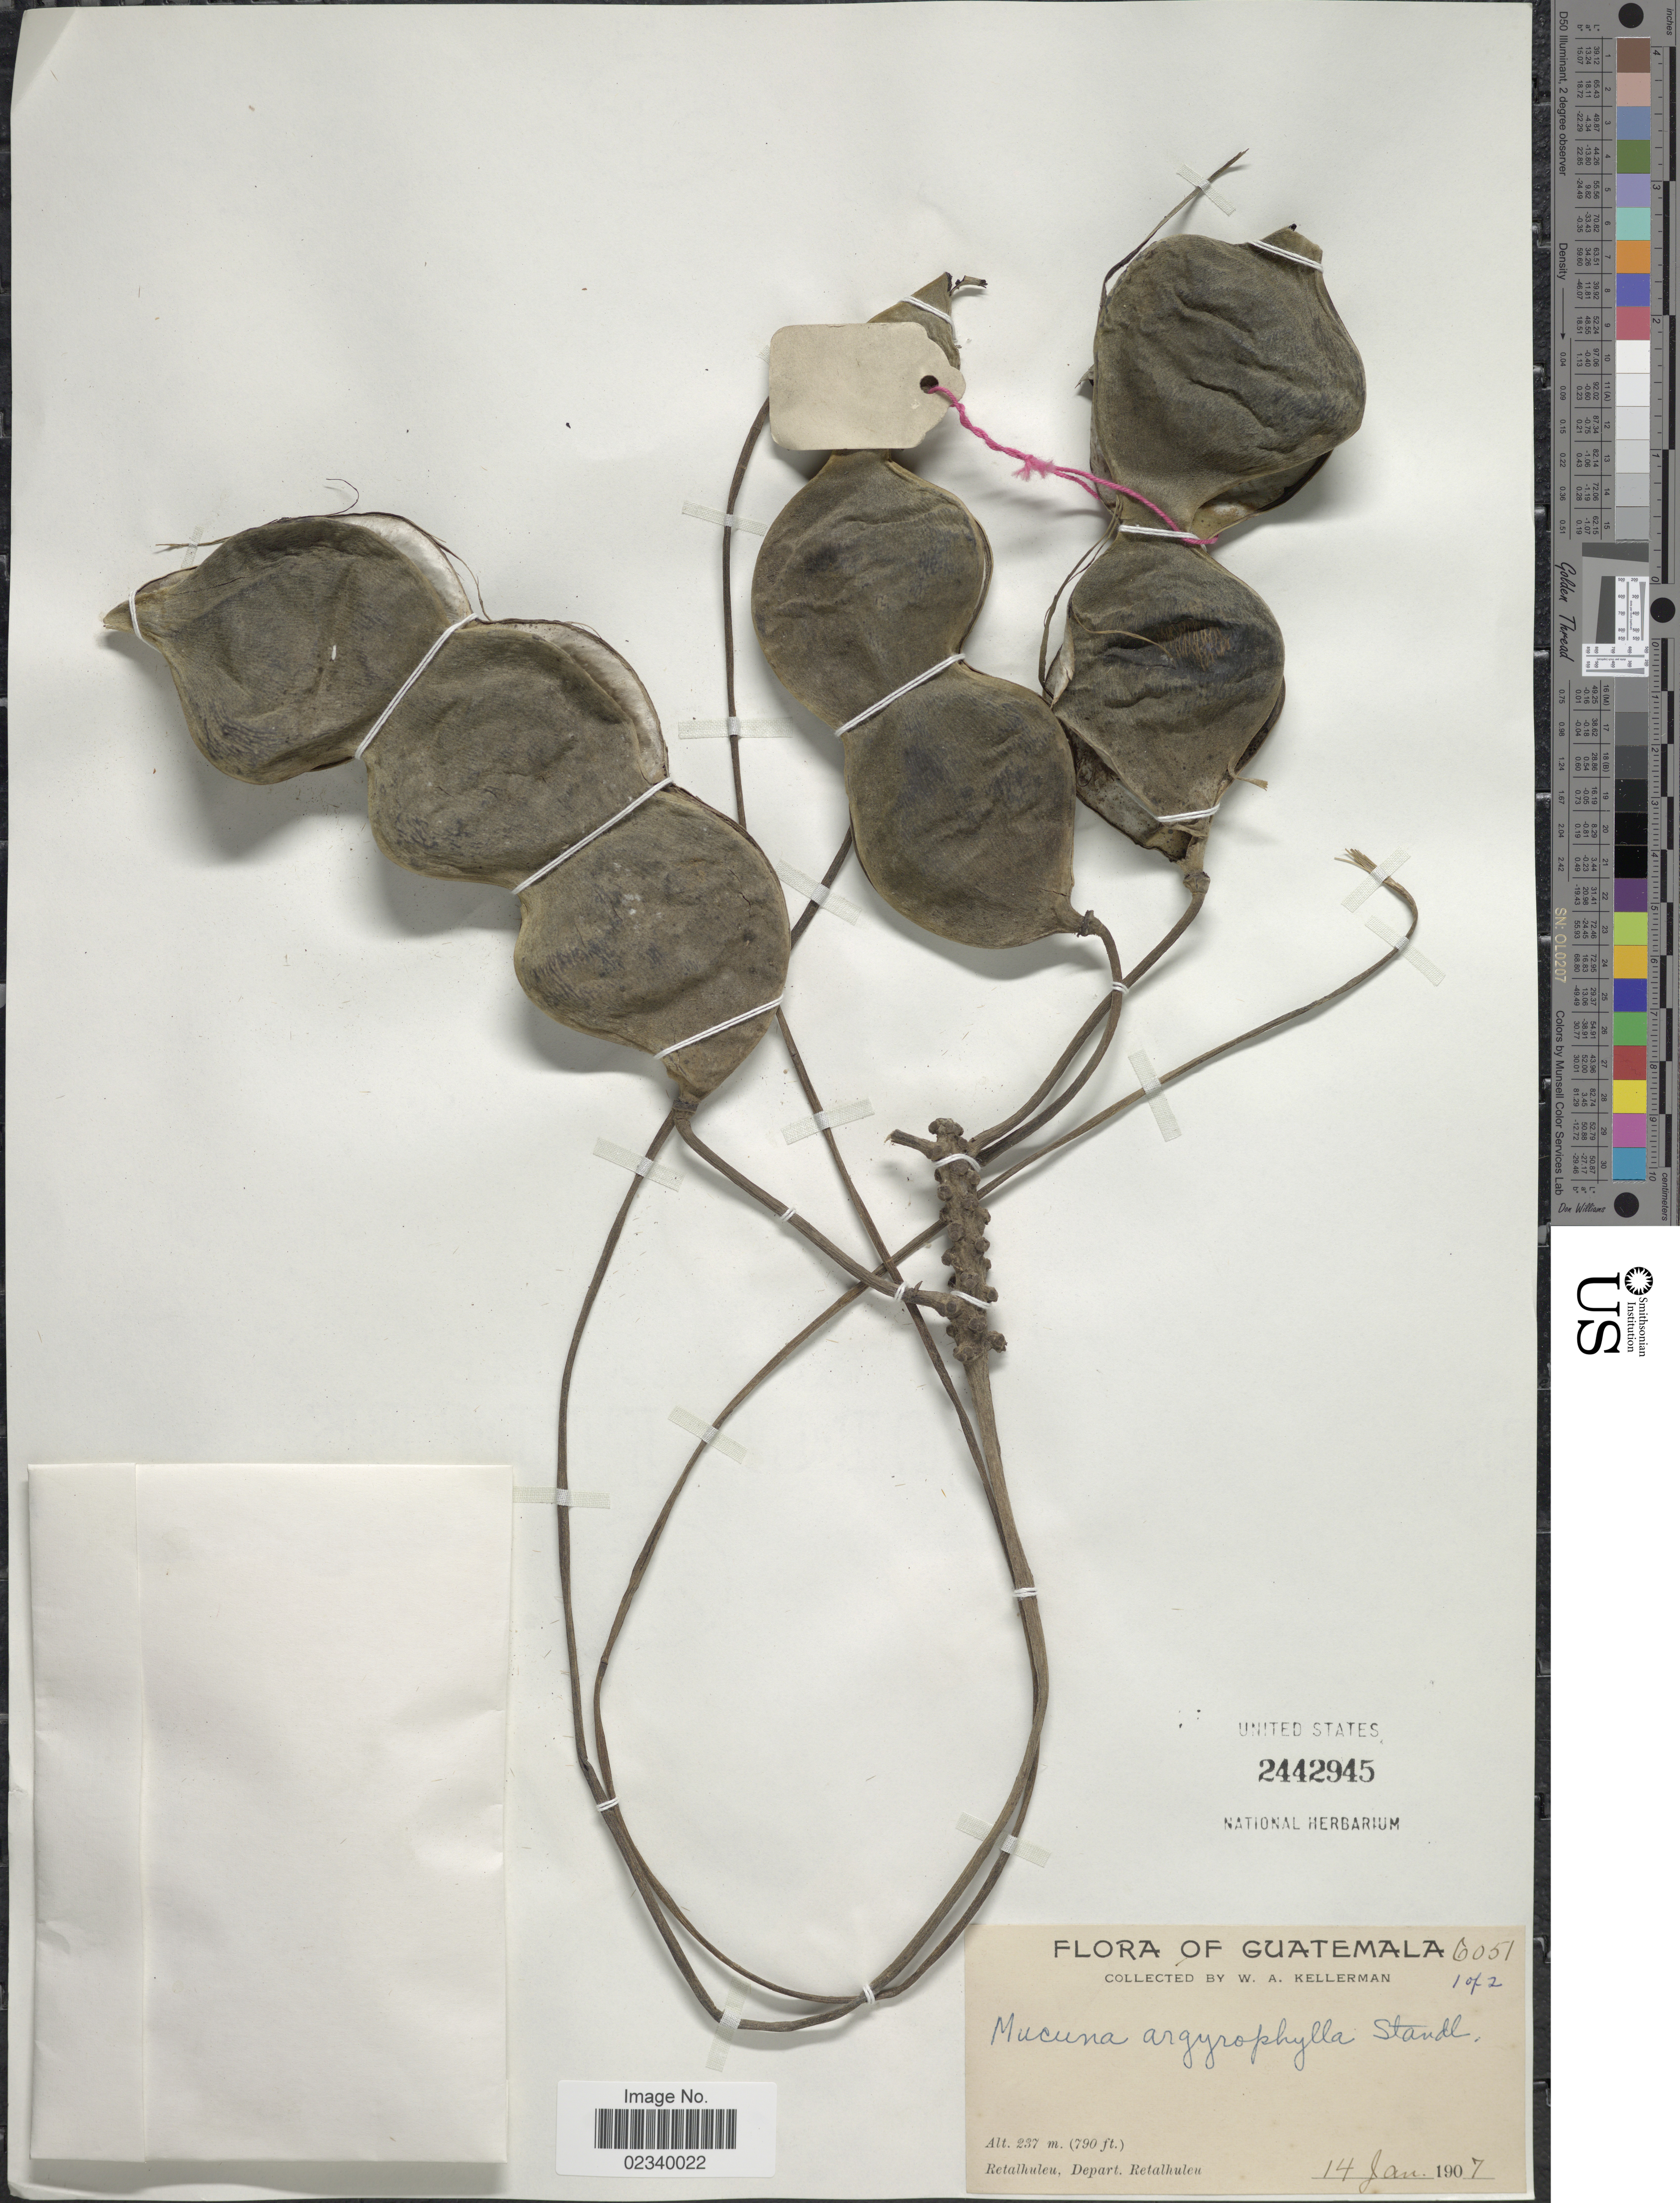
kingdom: Plantae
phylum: Tracheophyta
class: Magnoliopsida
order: Fabales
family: Fabaceae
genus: Mucuna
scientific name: Mucuna argyrophylla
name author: Standl.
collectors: W. Kellerman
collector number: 6051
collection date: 1907-01-14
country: Guatemala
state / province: Retalhuleu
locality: Retalhuleu, Depart. Retalhuleu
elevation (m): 237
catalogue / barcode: US 2442945